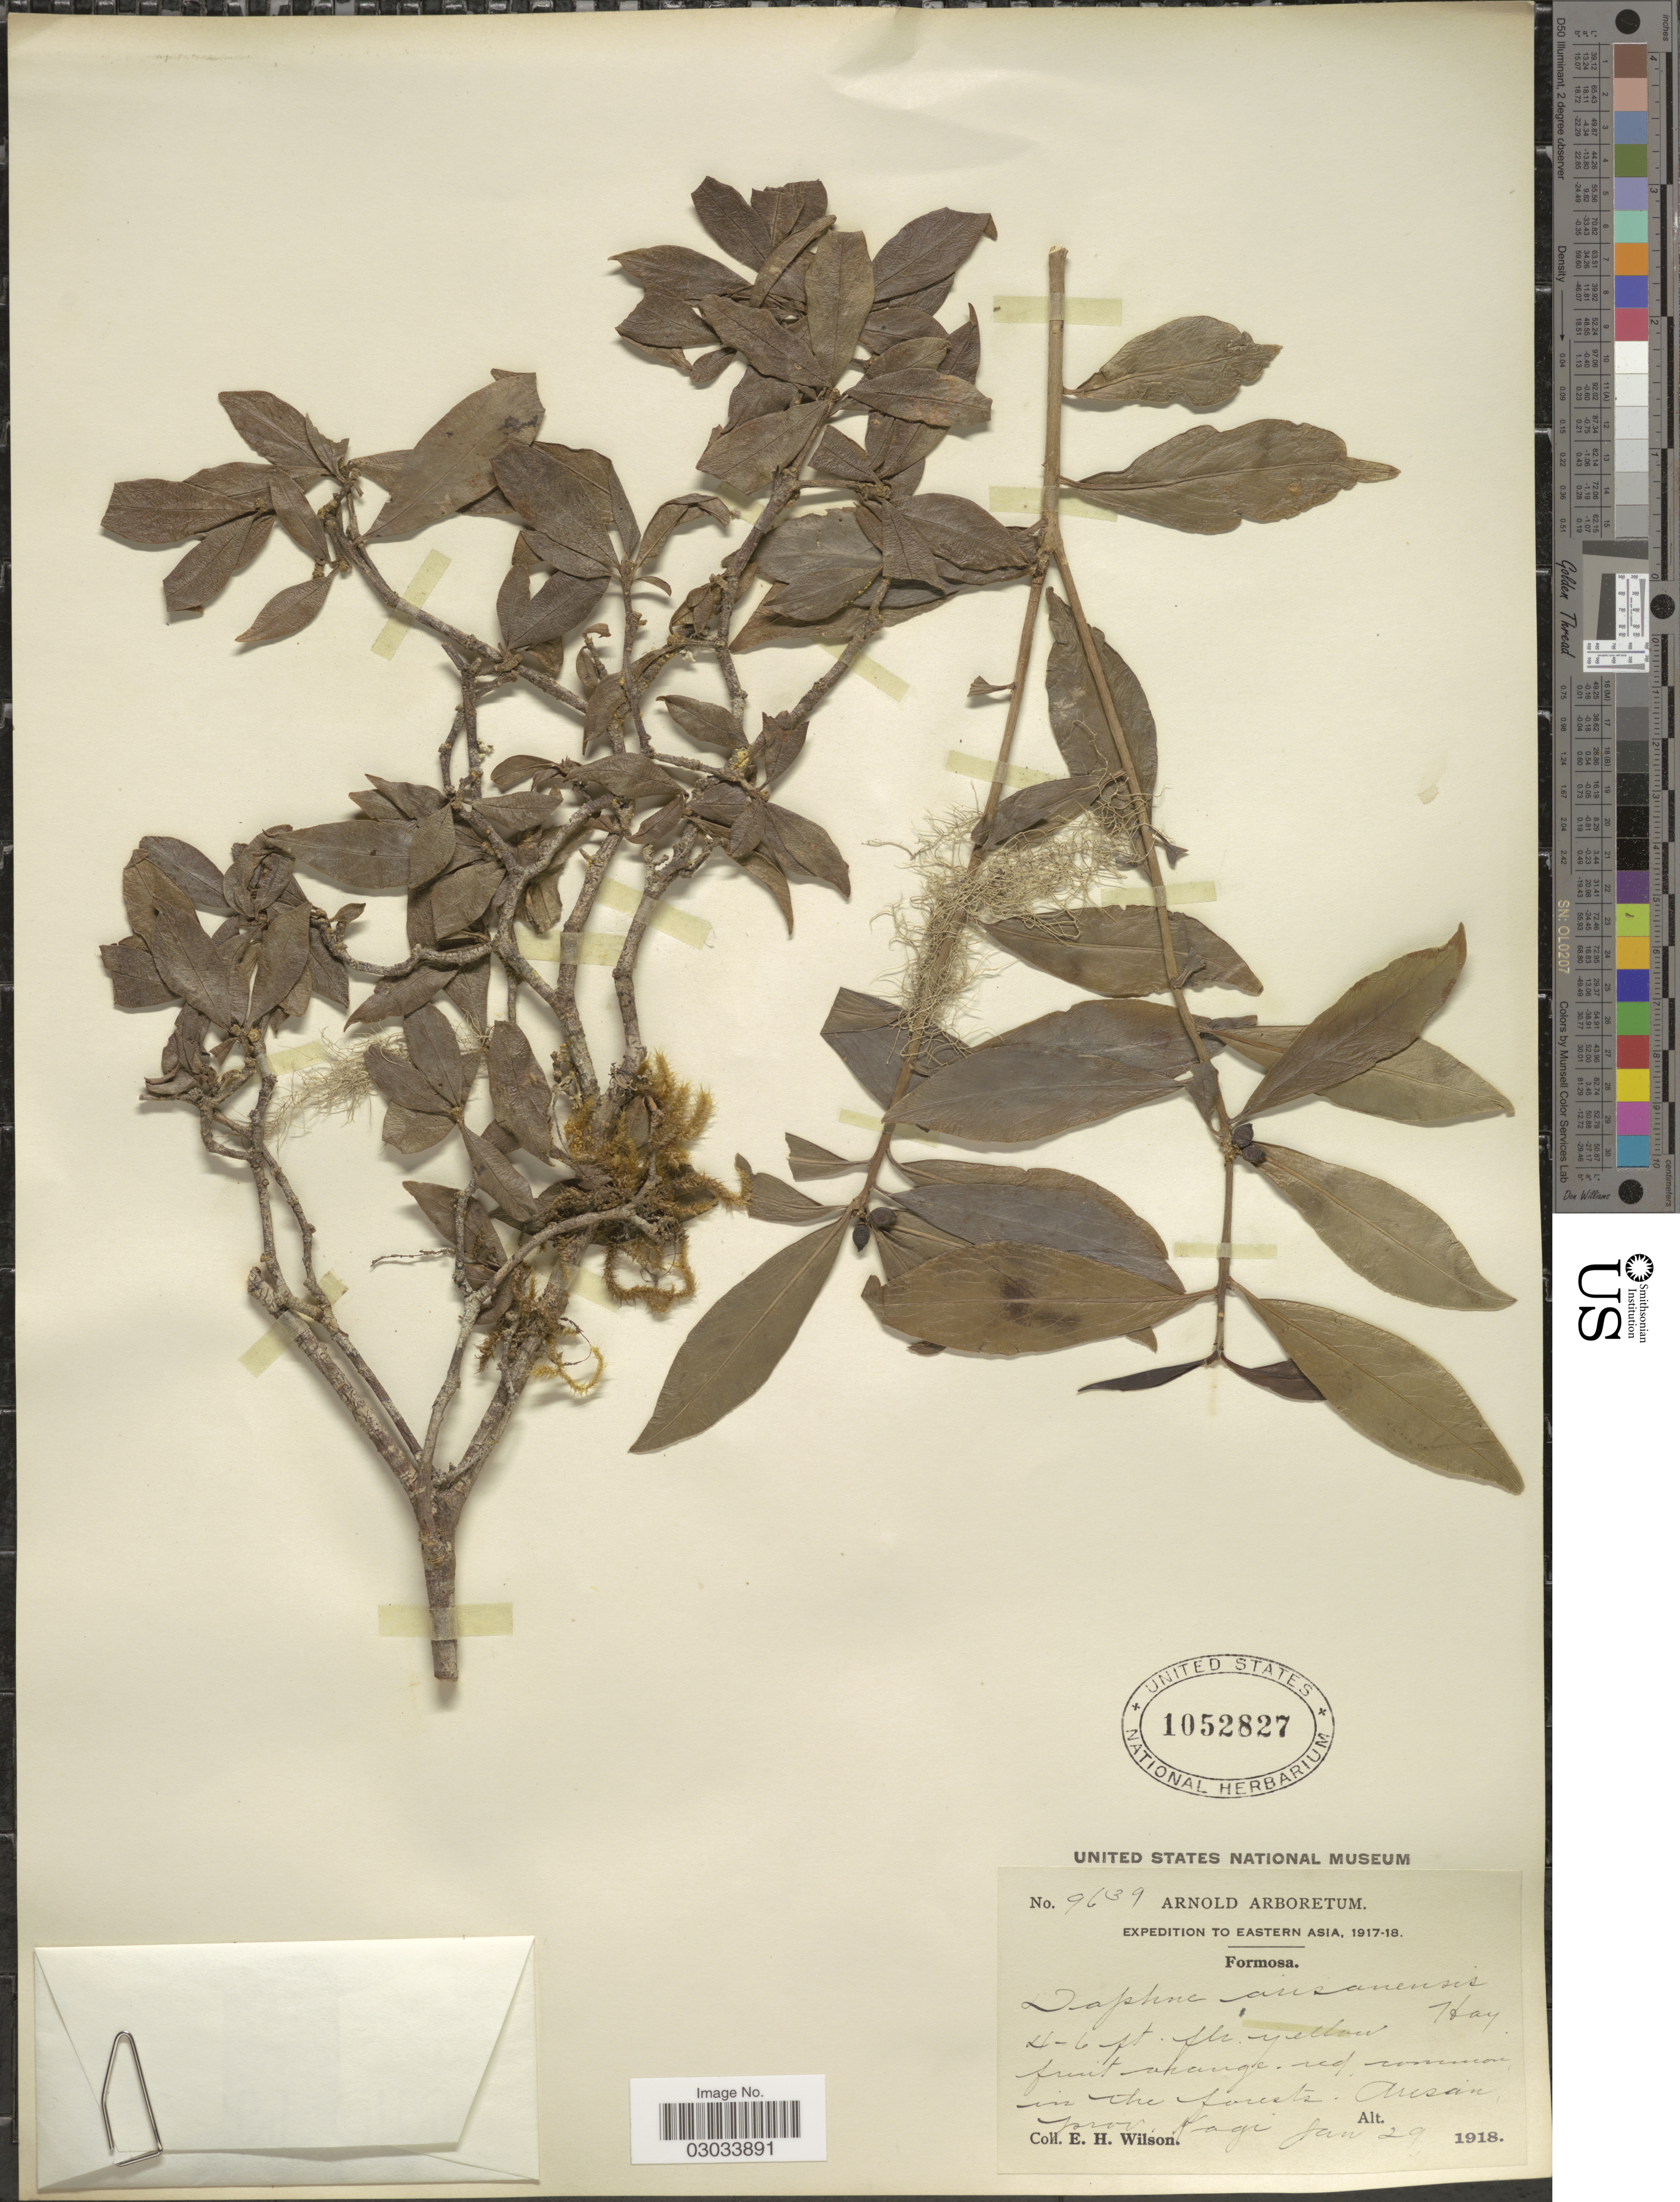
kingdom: Plantae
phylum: Tracheophyta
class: Magnoliopsida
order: Malvales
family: Thymelaeaceae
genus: Daphne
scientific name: Daphne arisanensis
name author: Hayata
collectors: E. Wilson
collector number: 9639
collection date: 1918-01-29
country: Taiwan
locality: Eastern Asia. Formosa. Arisan. Prov. Kagi.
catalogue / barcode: US 1052827